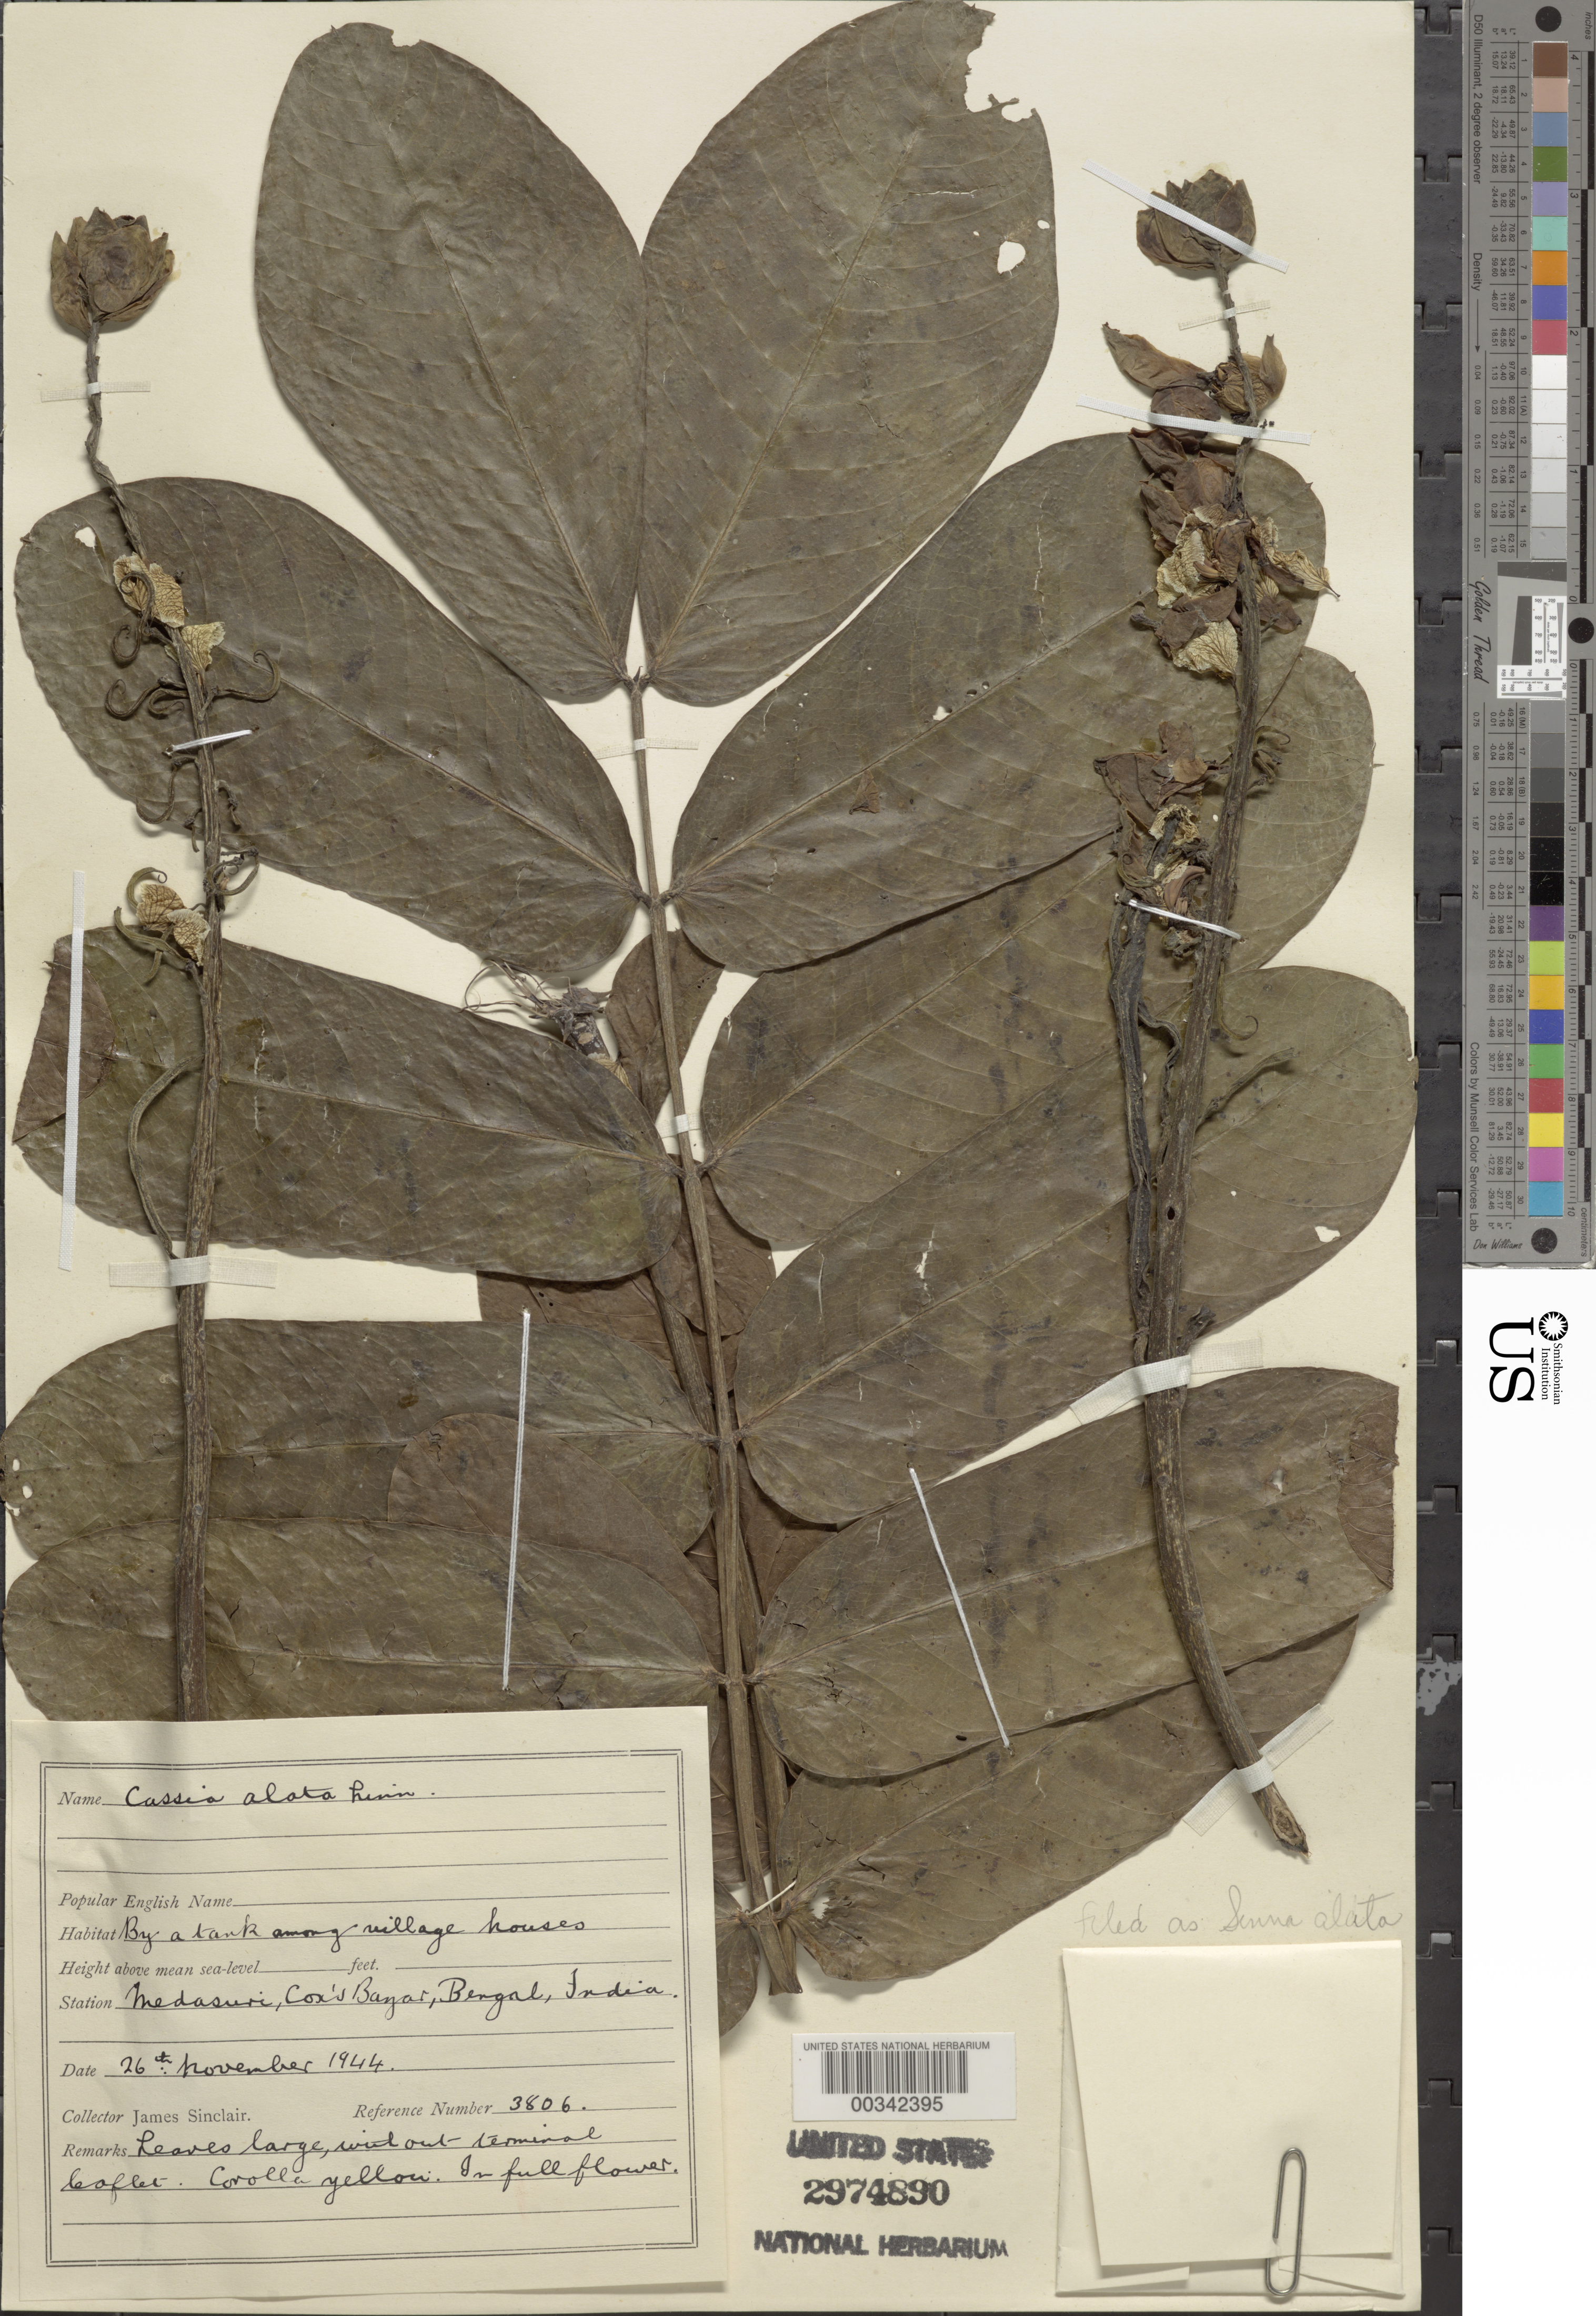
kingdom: Plantae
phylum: Tracheophyta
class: Magnoliopsida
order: Fabales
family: Fabaceae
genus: Senna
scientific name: Senna alata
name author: (L.) Roxb.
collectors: J. Sinclair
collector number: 3806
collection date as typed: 26 Nov 1944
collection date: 1944-11-26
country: Bangladesh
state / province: Chittagong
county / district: Cox's Bazar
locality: Medasuri, Cox's Bazar, Bengal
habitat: By tank among village houses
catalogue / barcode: US 2974890